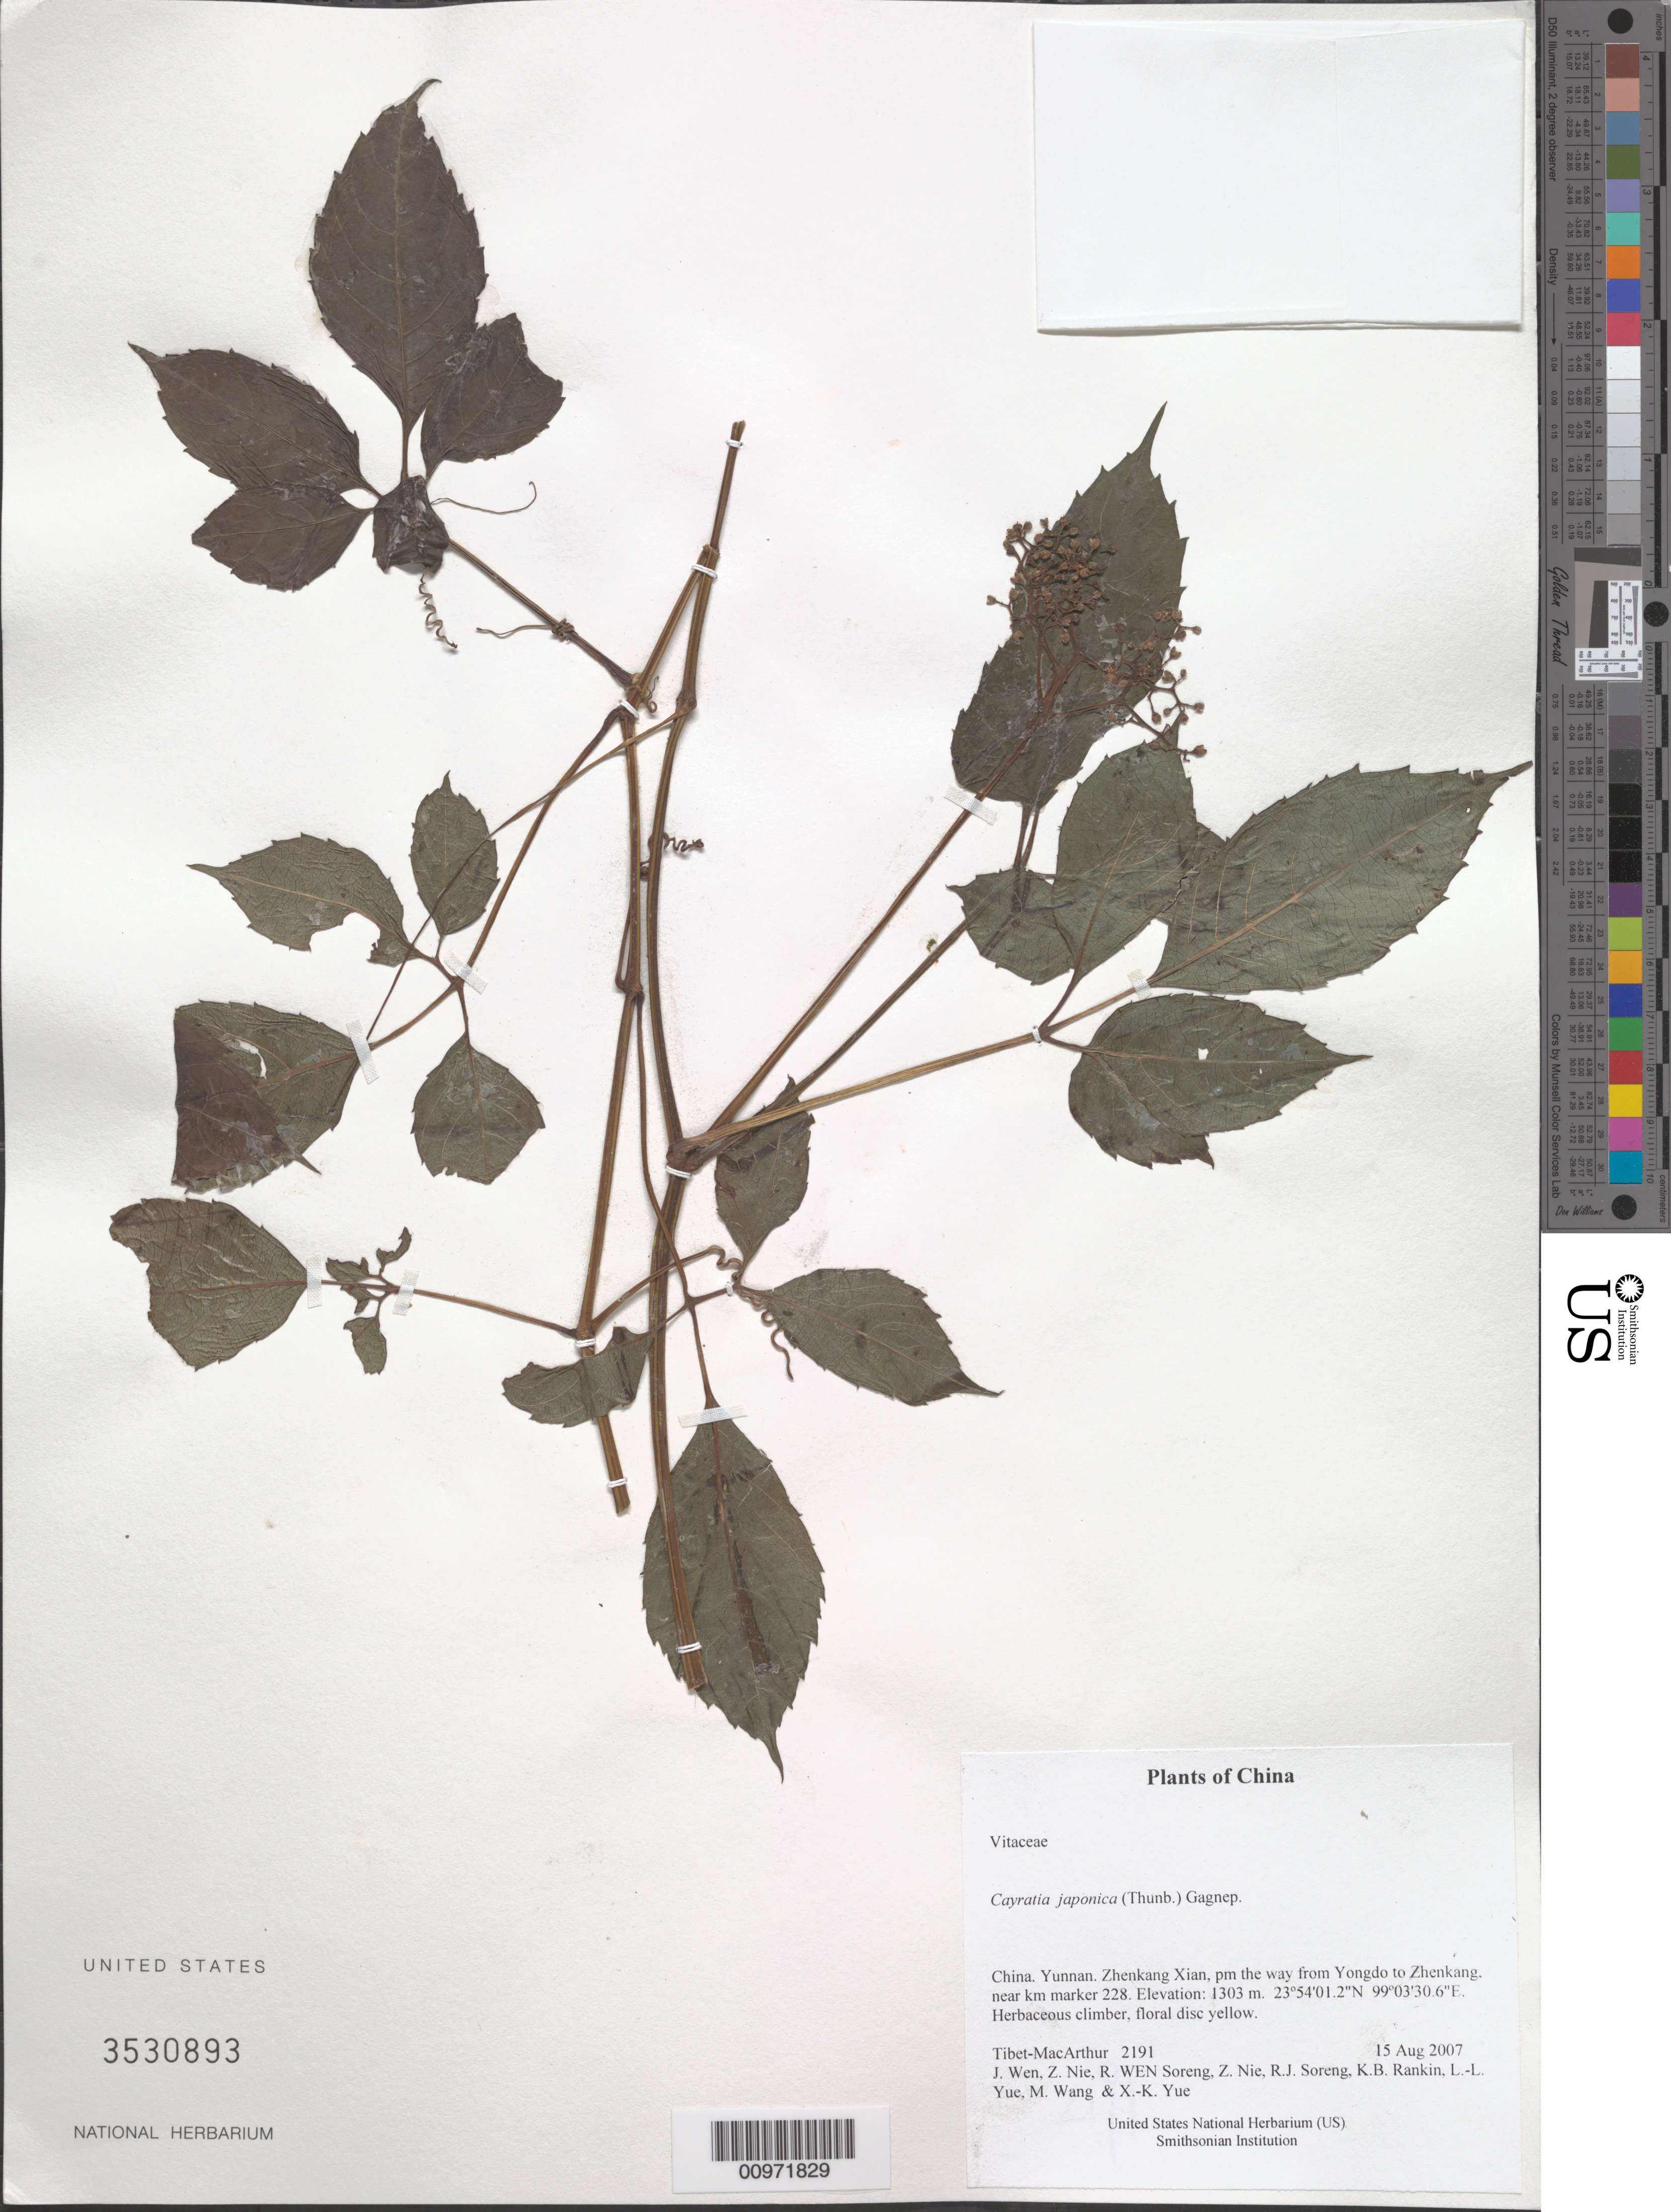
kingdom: Plantae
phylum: Tracheophyta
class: Magnoliopsida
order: Vitales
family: Vitaceae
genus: Causonis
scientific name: Causonis japonica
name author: (Thunb.) Raf.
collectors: Tibet-MacArthur, J. Wen, Z. Nie, R. J. Soreng, K. Rankin, L. Yue, M. Wang & X. Yue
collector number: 2191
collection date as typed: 15 Aug 2007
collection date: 2007-08-15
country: China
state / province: Yunnan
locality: Zhenkang Xian, pm the way from Yongdo to Zhenkang, near km marker 228.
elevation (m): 1303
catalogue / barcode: US 3530893